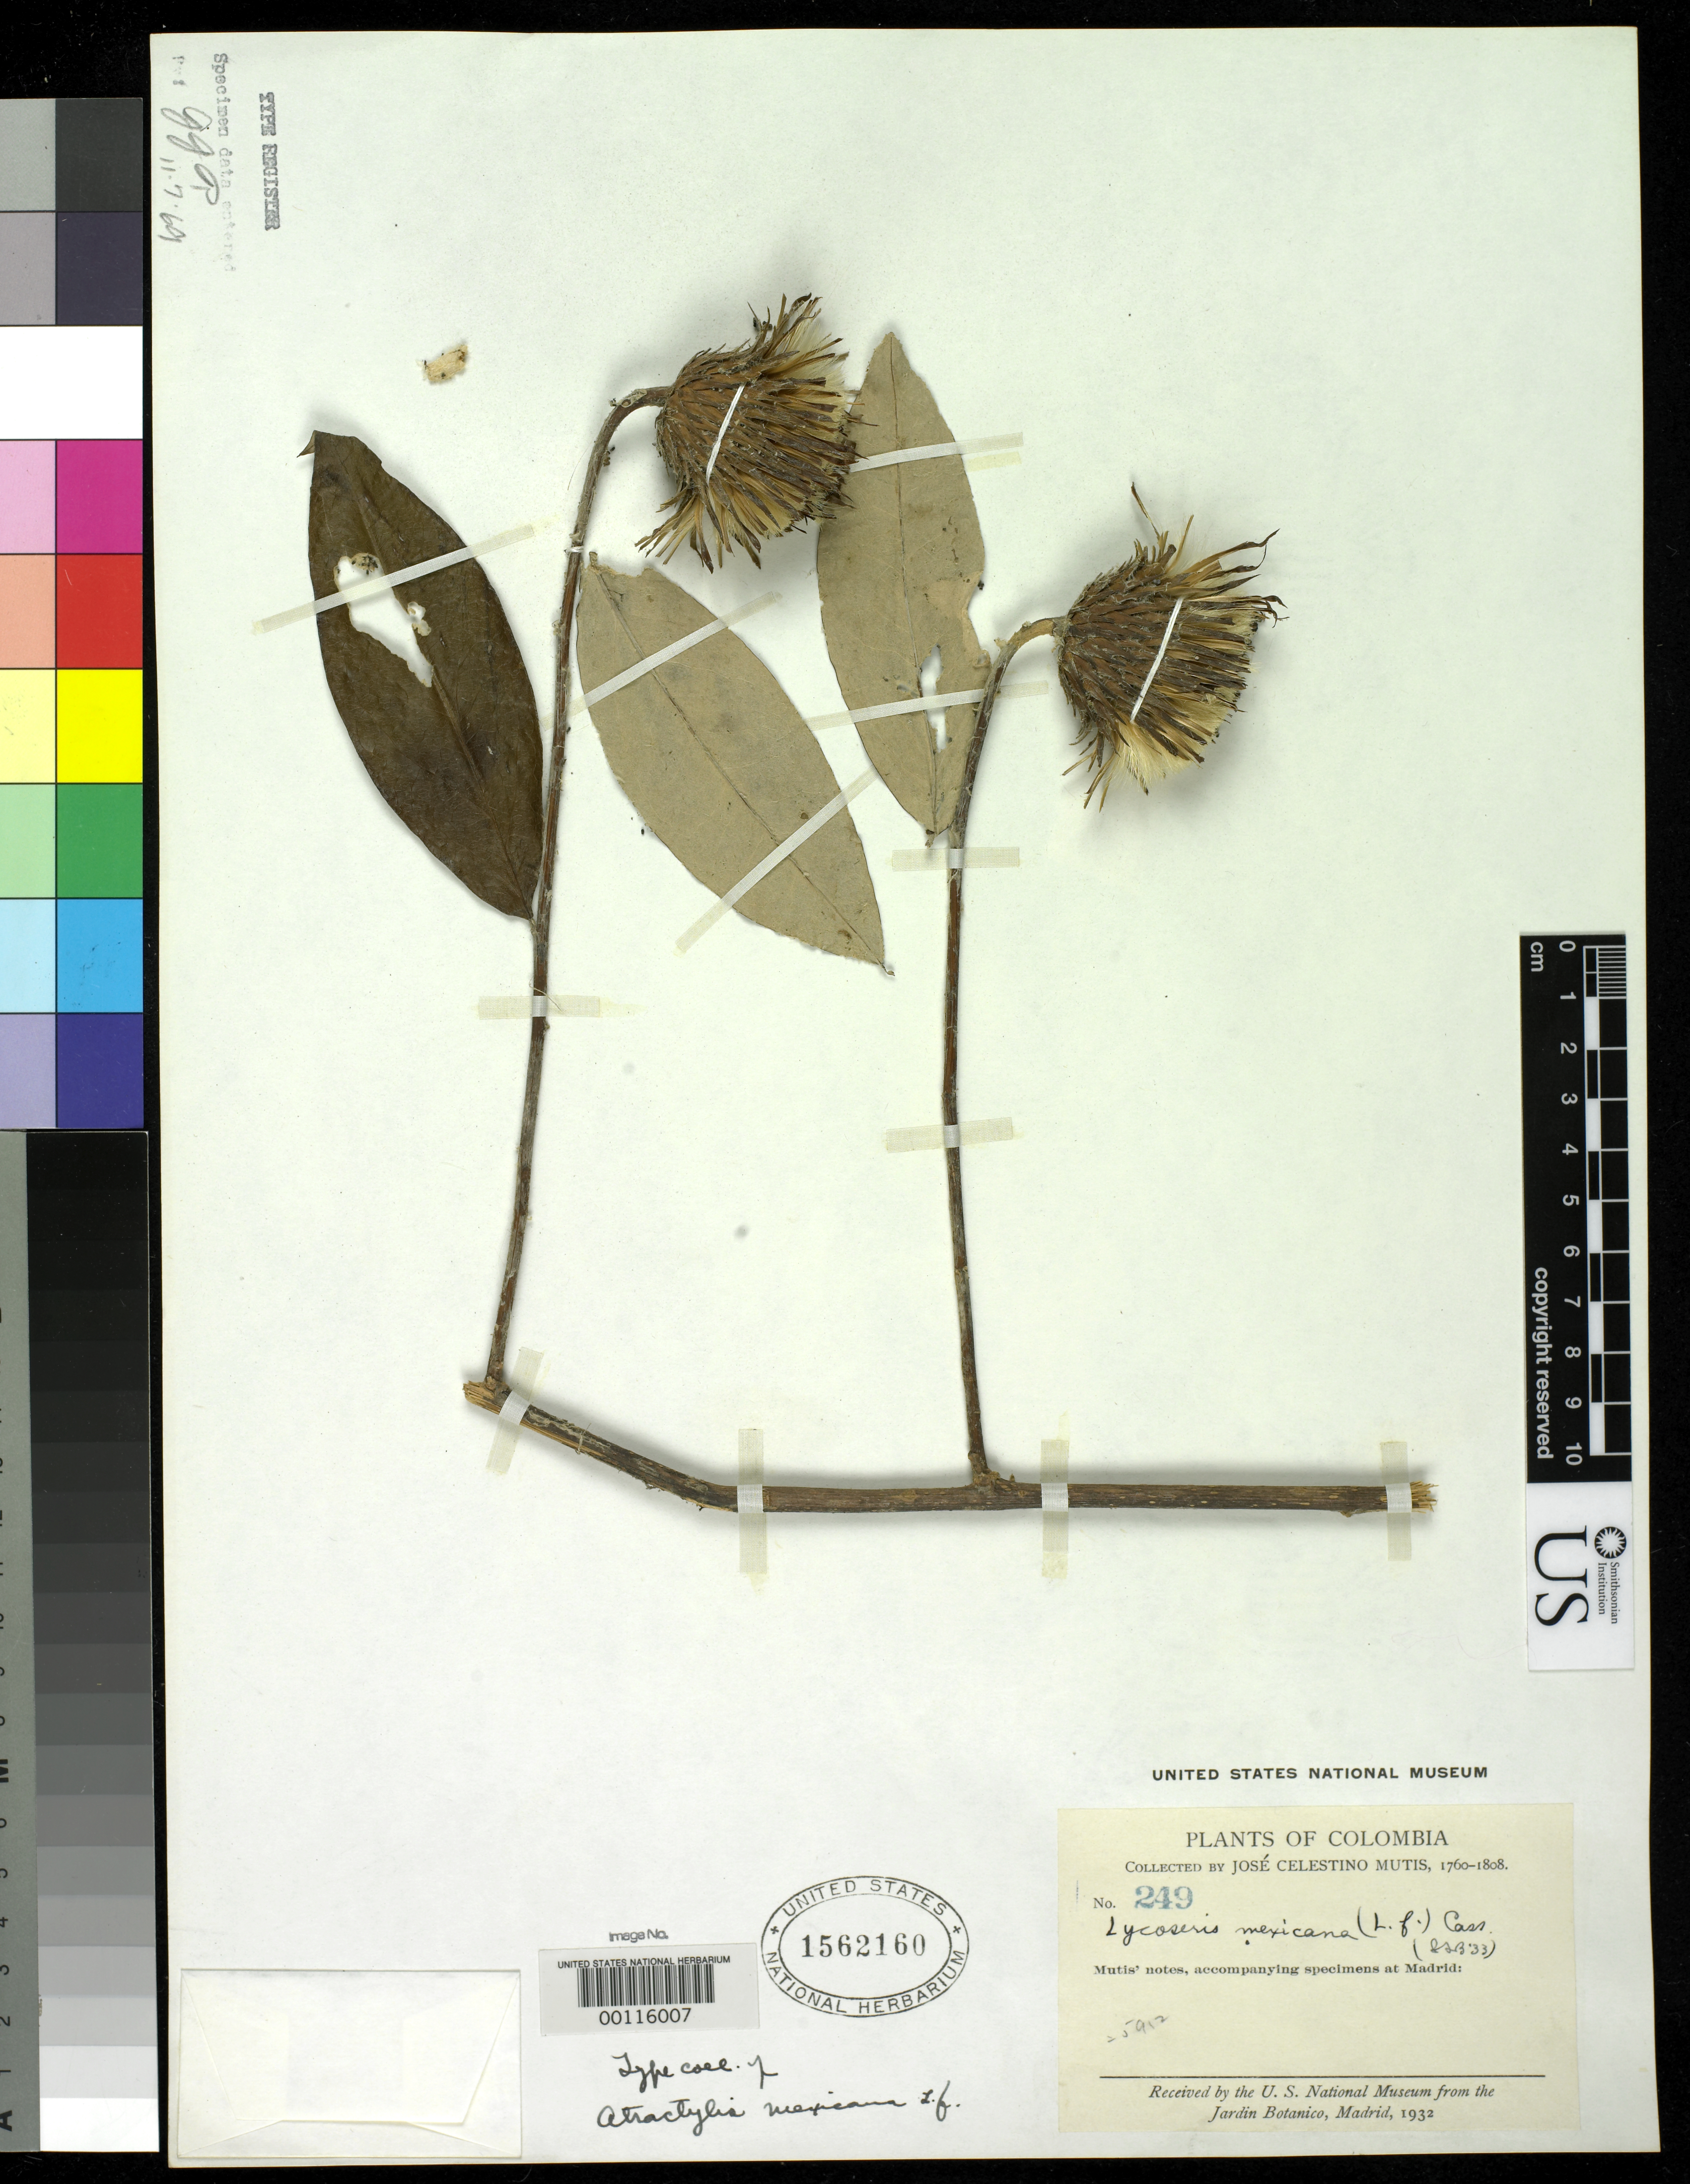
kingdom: Plantae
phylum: Tracheophyta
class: Magnoliopsida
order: Asterales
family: Asteraceae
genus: Atractylis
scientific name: Atractylis mexicana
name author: L. f.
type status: Type Collection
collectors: J. C. B. Mutis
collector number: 249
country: Colombia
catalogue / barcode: US 1562160